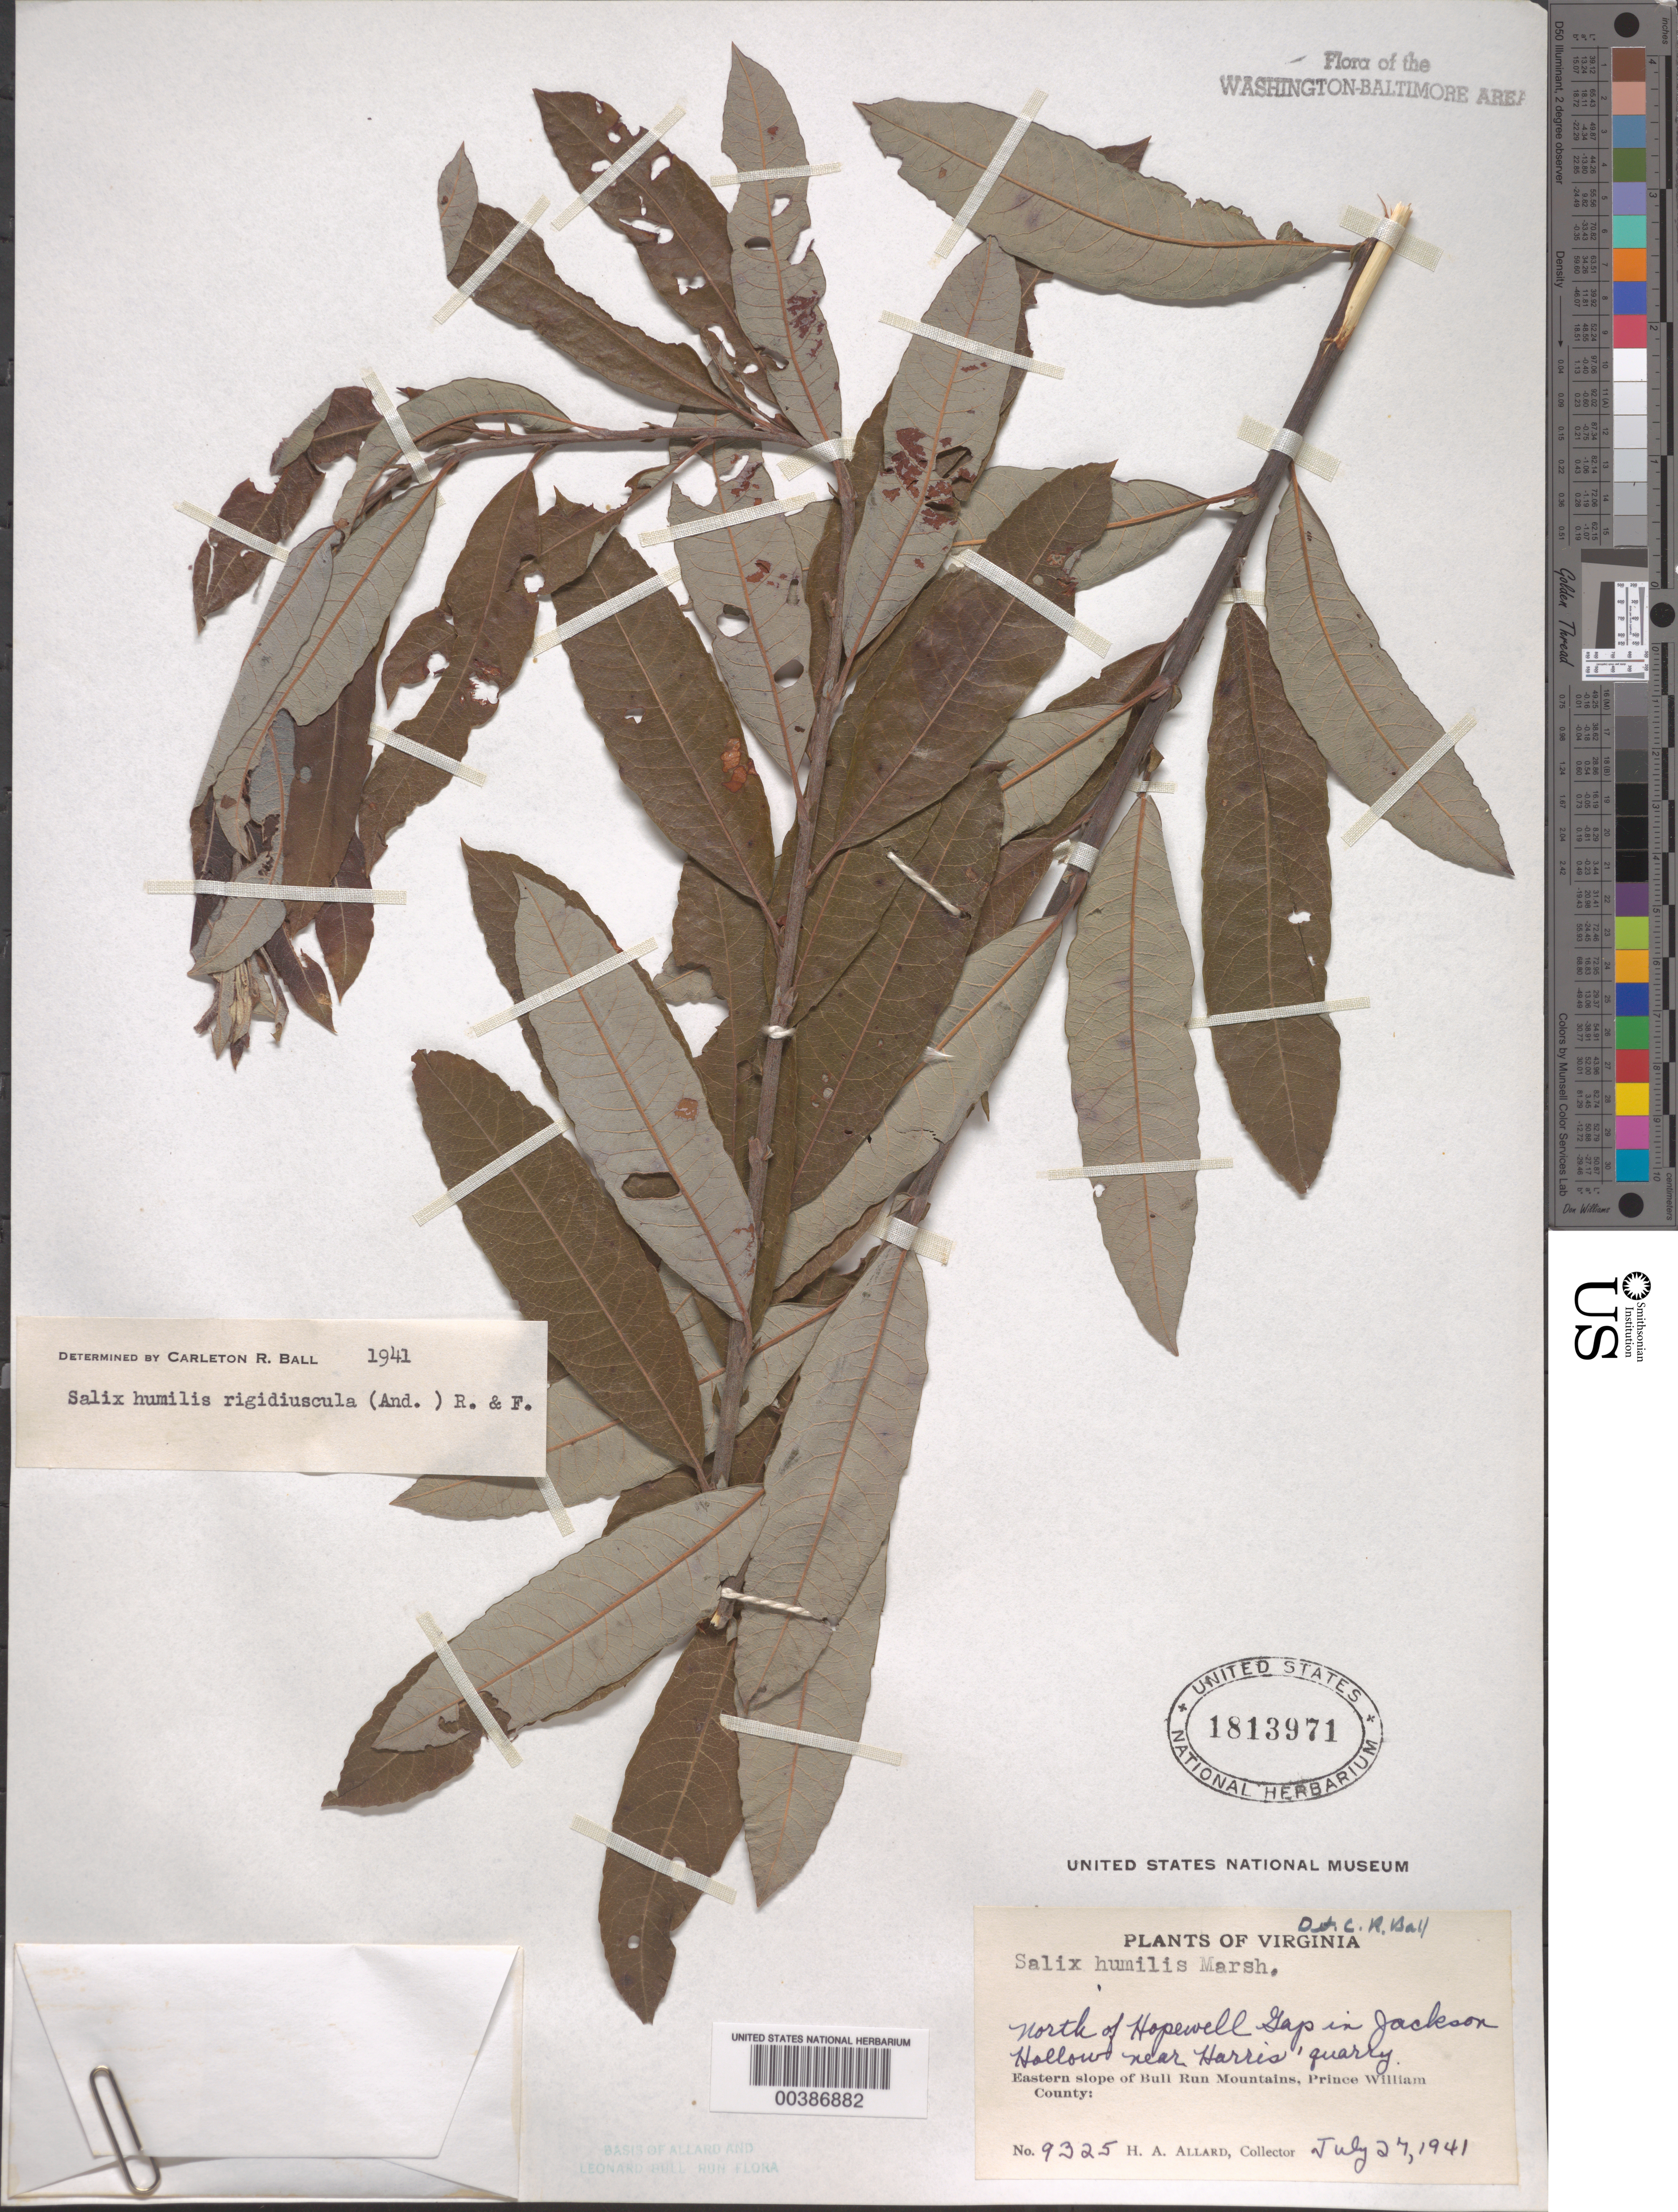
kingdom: Plantae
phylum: Tracheophyta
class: Magnoliopsida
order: Malpighiales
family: Salicaceae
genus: Salix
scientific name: Salix humilis var. rigidiuscula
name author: (Andersson) B.L. Rob. & Fernald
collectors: H. A. Allard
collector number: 9325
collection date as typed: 27 Jul 1941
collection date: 1941-07-27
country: United States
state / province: Virginia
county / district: Prince William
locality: North of Hopewell Gap Jackson Hollow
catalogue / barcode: US 1813971